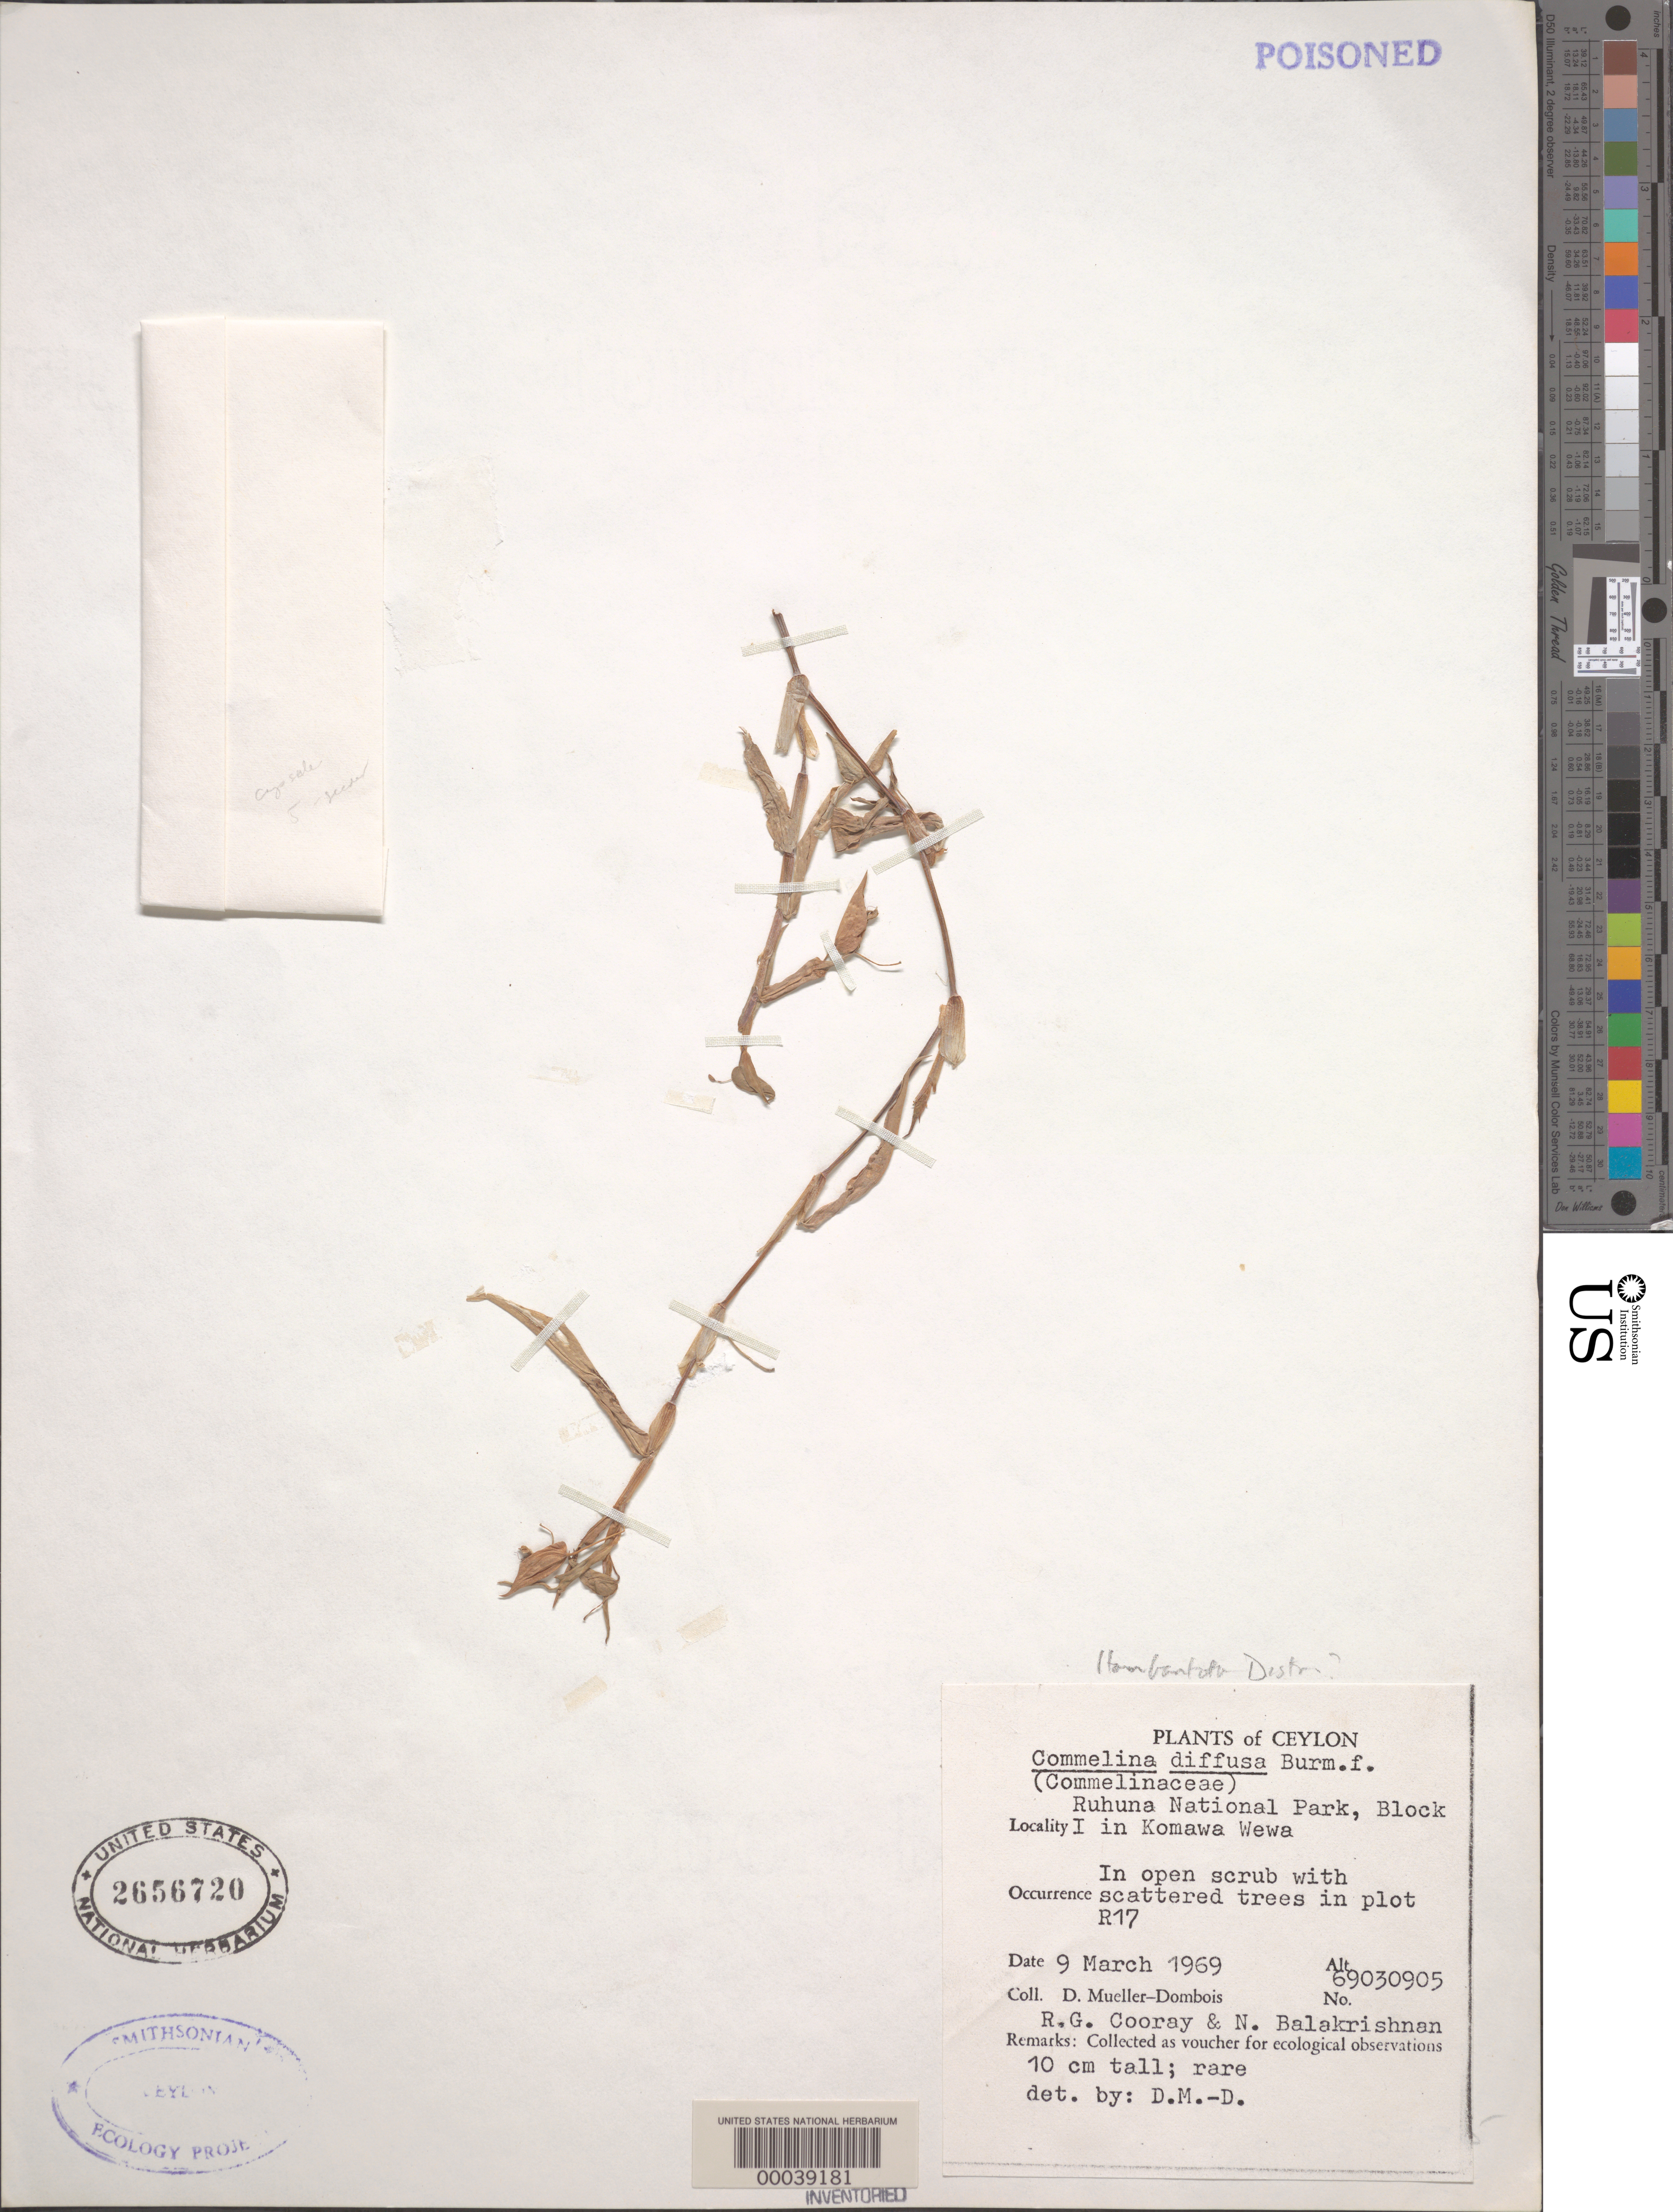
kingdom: Plantae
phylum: Tracheophyta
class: Liliopsida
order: Commelinales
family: Commelinaceae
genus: Commelina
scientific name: Commelina diffusa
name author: Burm. f.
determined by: Mueller-Dombois, D.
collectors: D. Mueller-Dombois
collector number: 69030905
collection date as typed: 09 Mar 1969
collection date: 1969-03-09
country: Sri Lanka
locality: Ruhuna national park, komawa wewa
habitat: Open scrub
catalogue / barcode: US 2656720